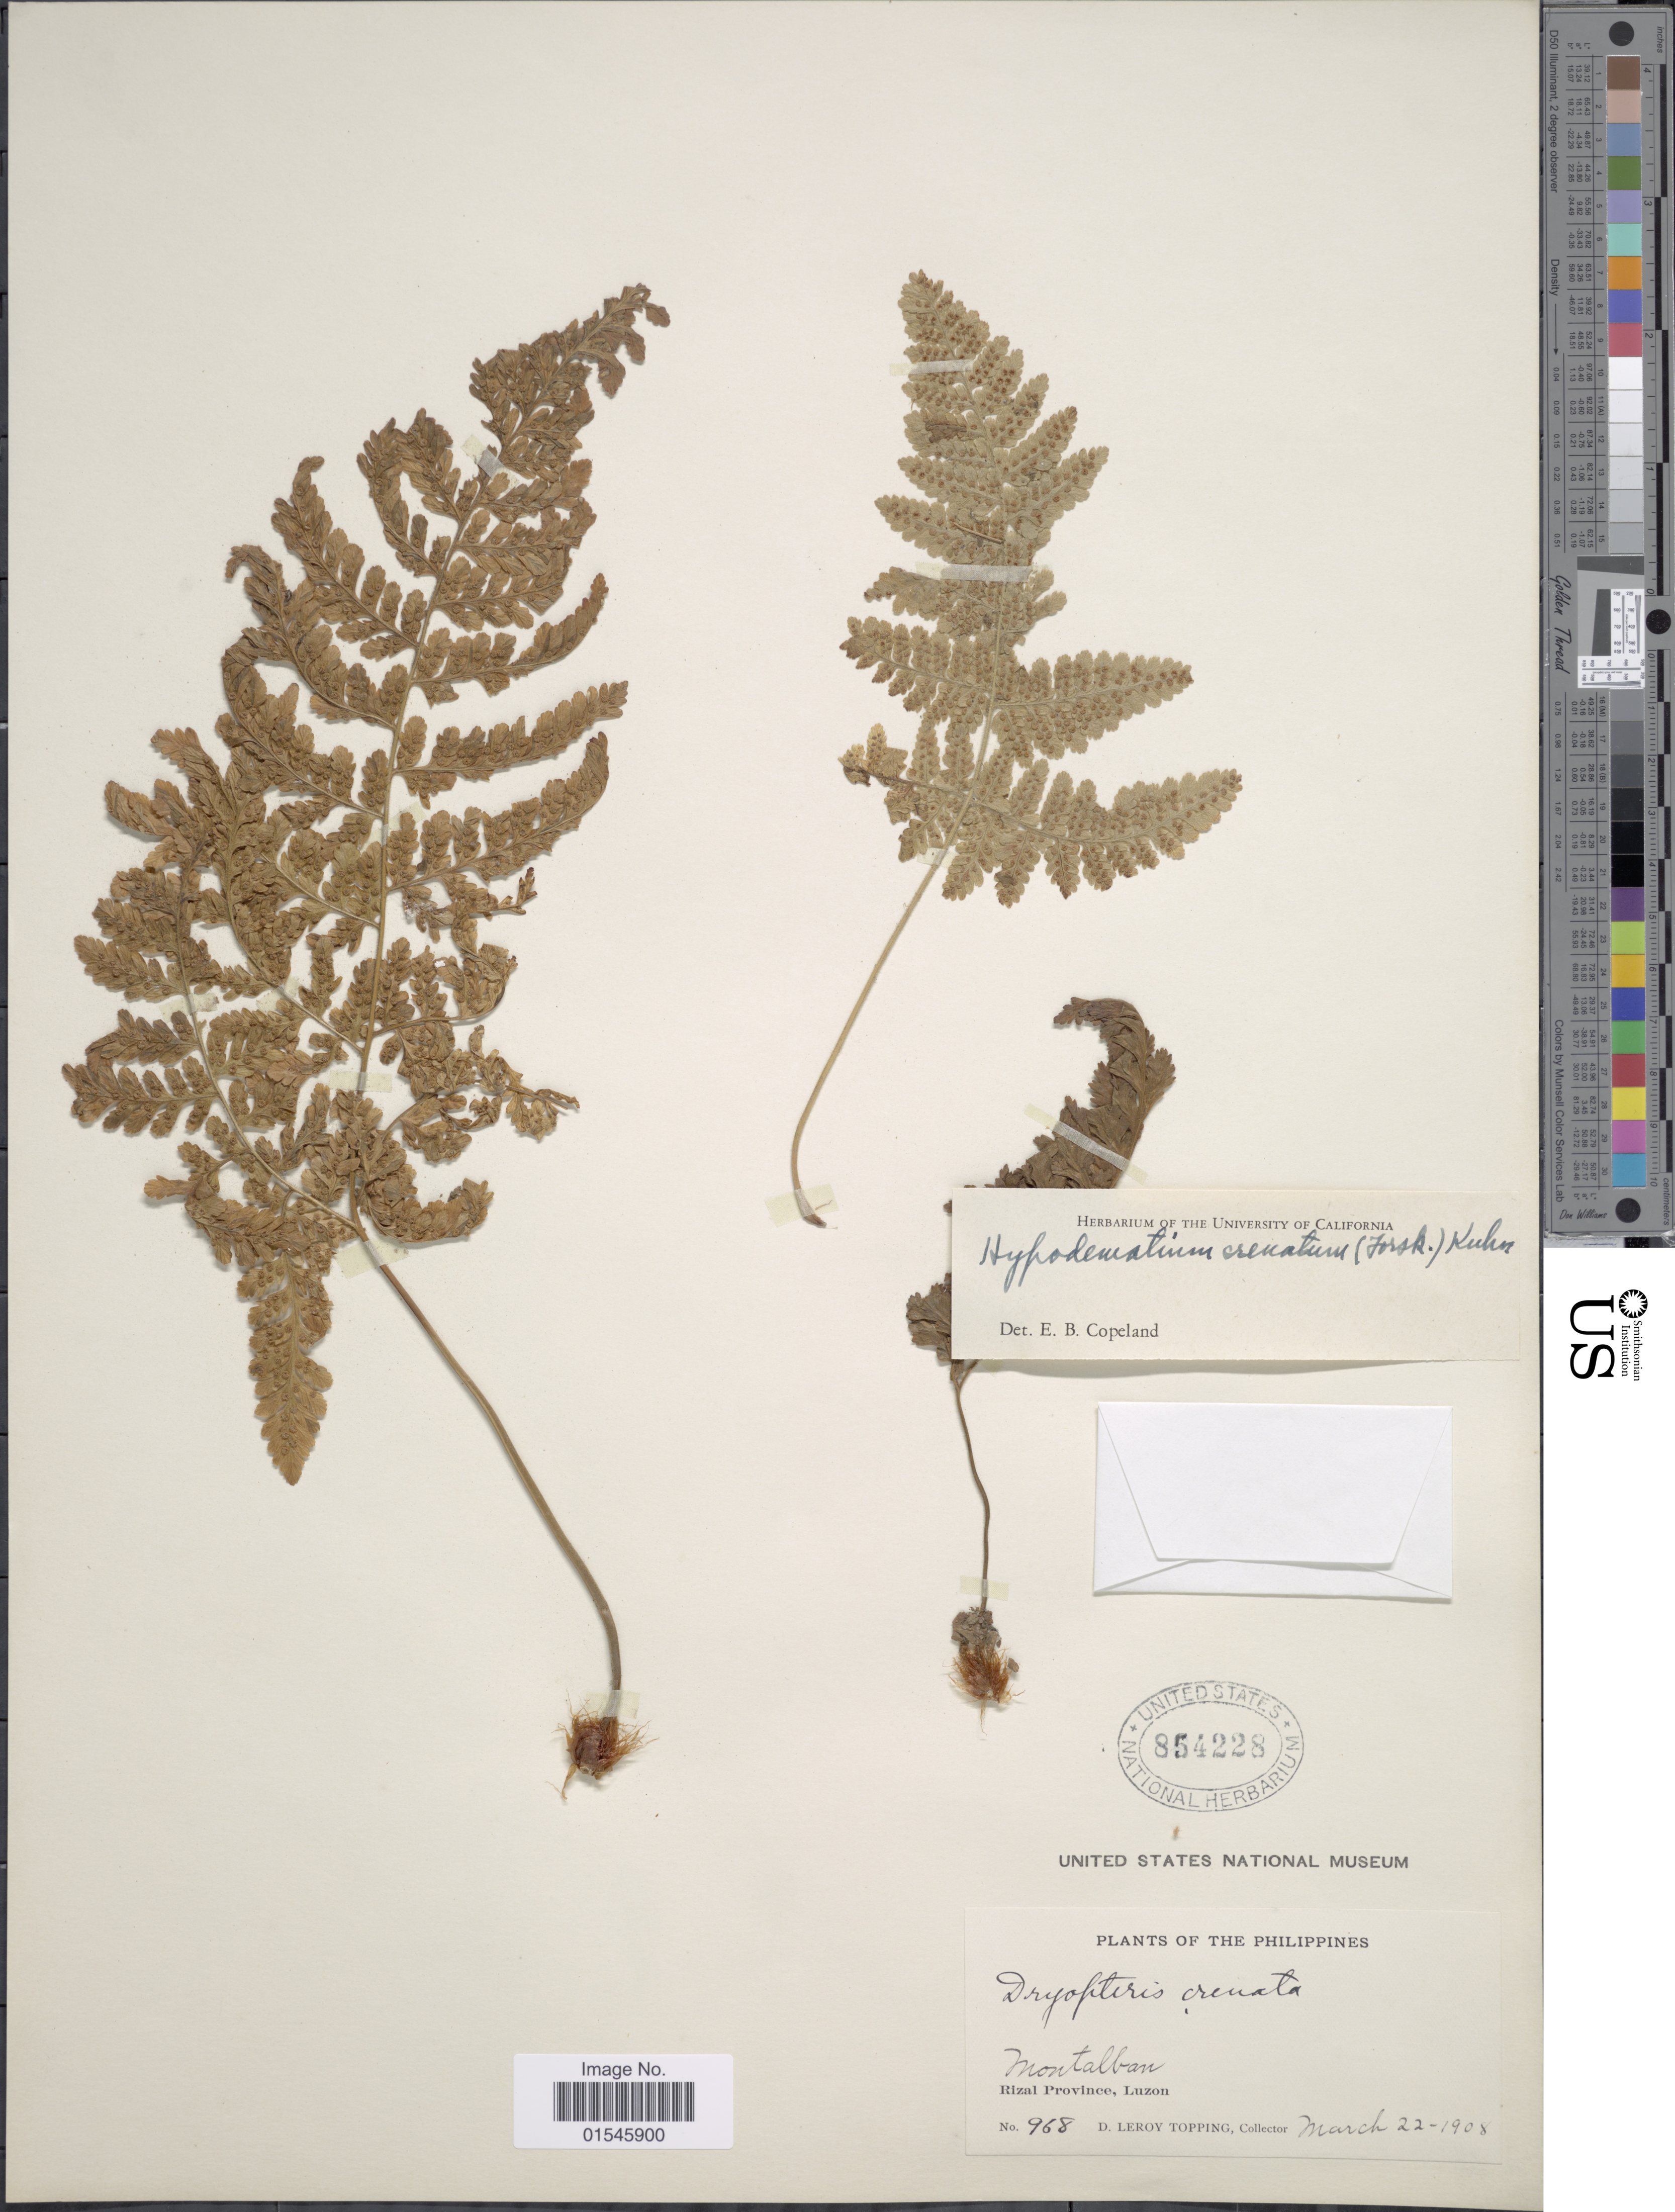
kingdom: Plantae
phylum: Tracheophyta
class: Polypodiopsida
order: Polypodiales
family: Hypodematiaceae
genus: Hypodematium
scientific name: Hypodematium crenatum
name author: (Forssk.) Kuhn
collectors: D. L. Topping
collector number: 968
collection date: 1908-03-22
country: Philippines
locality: Montalban, Rizal Province, Luzon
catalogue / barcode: US 854228